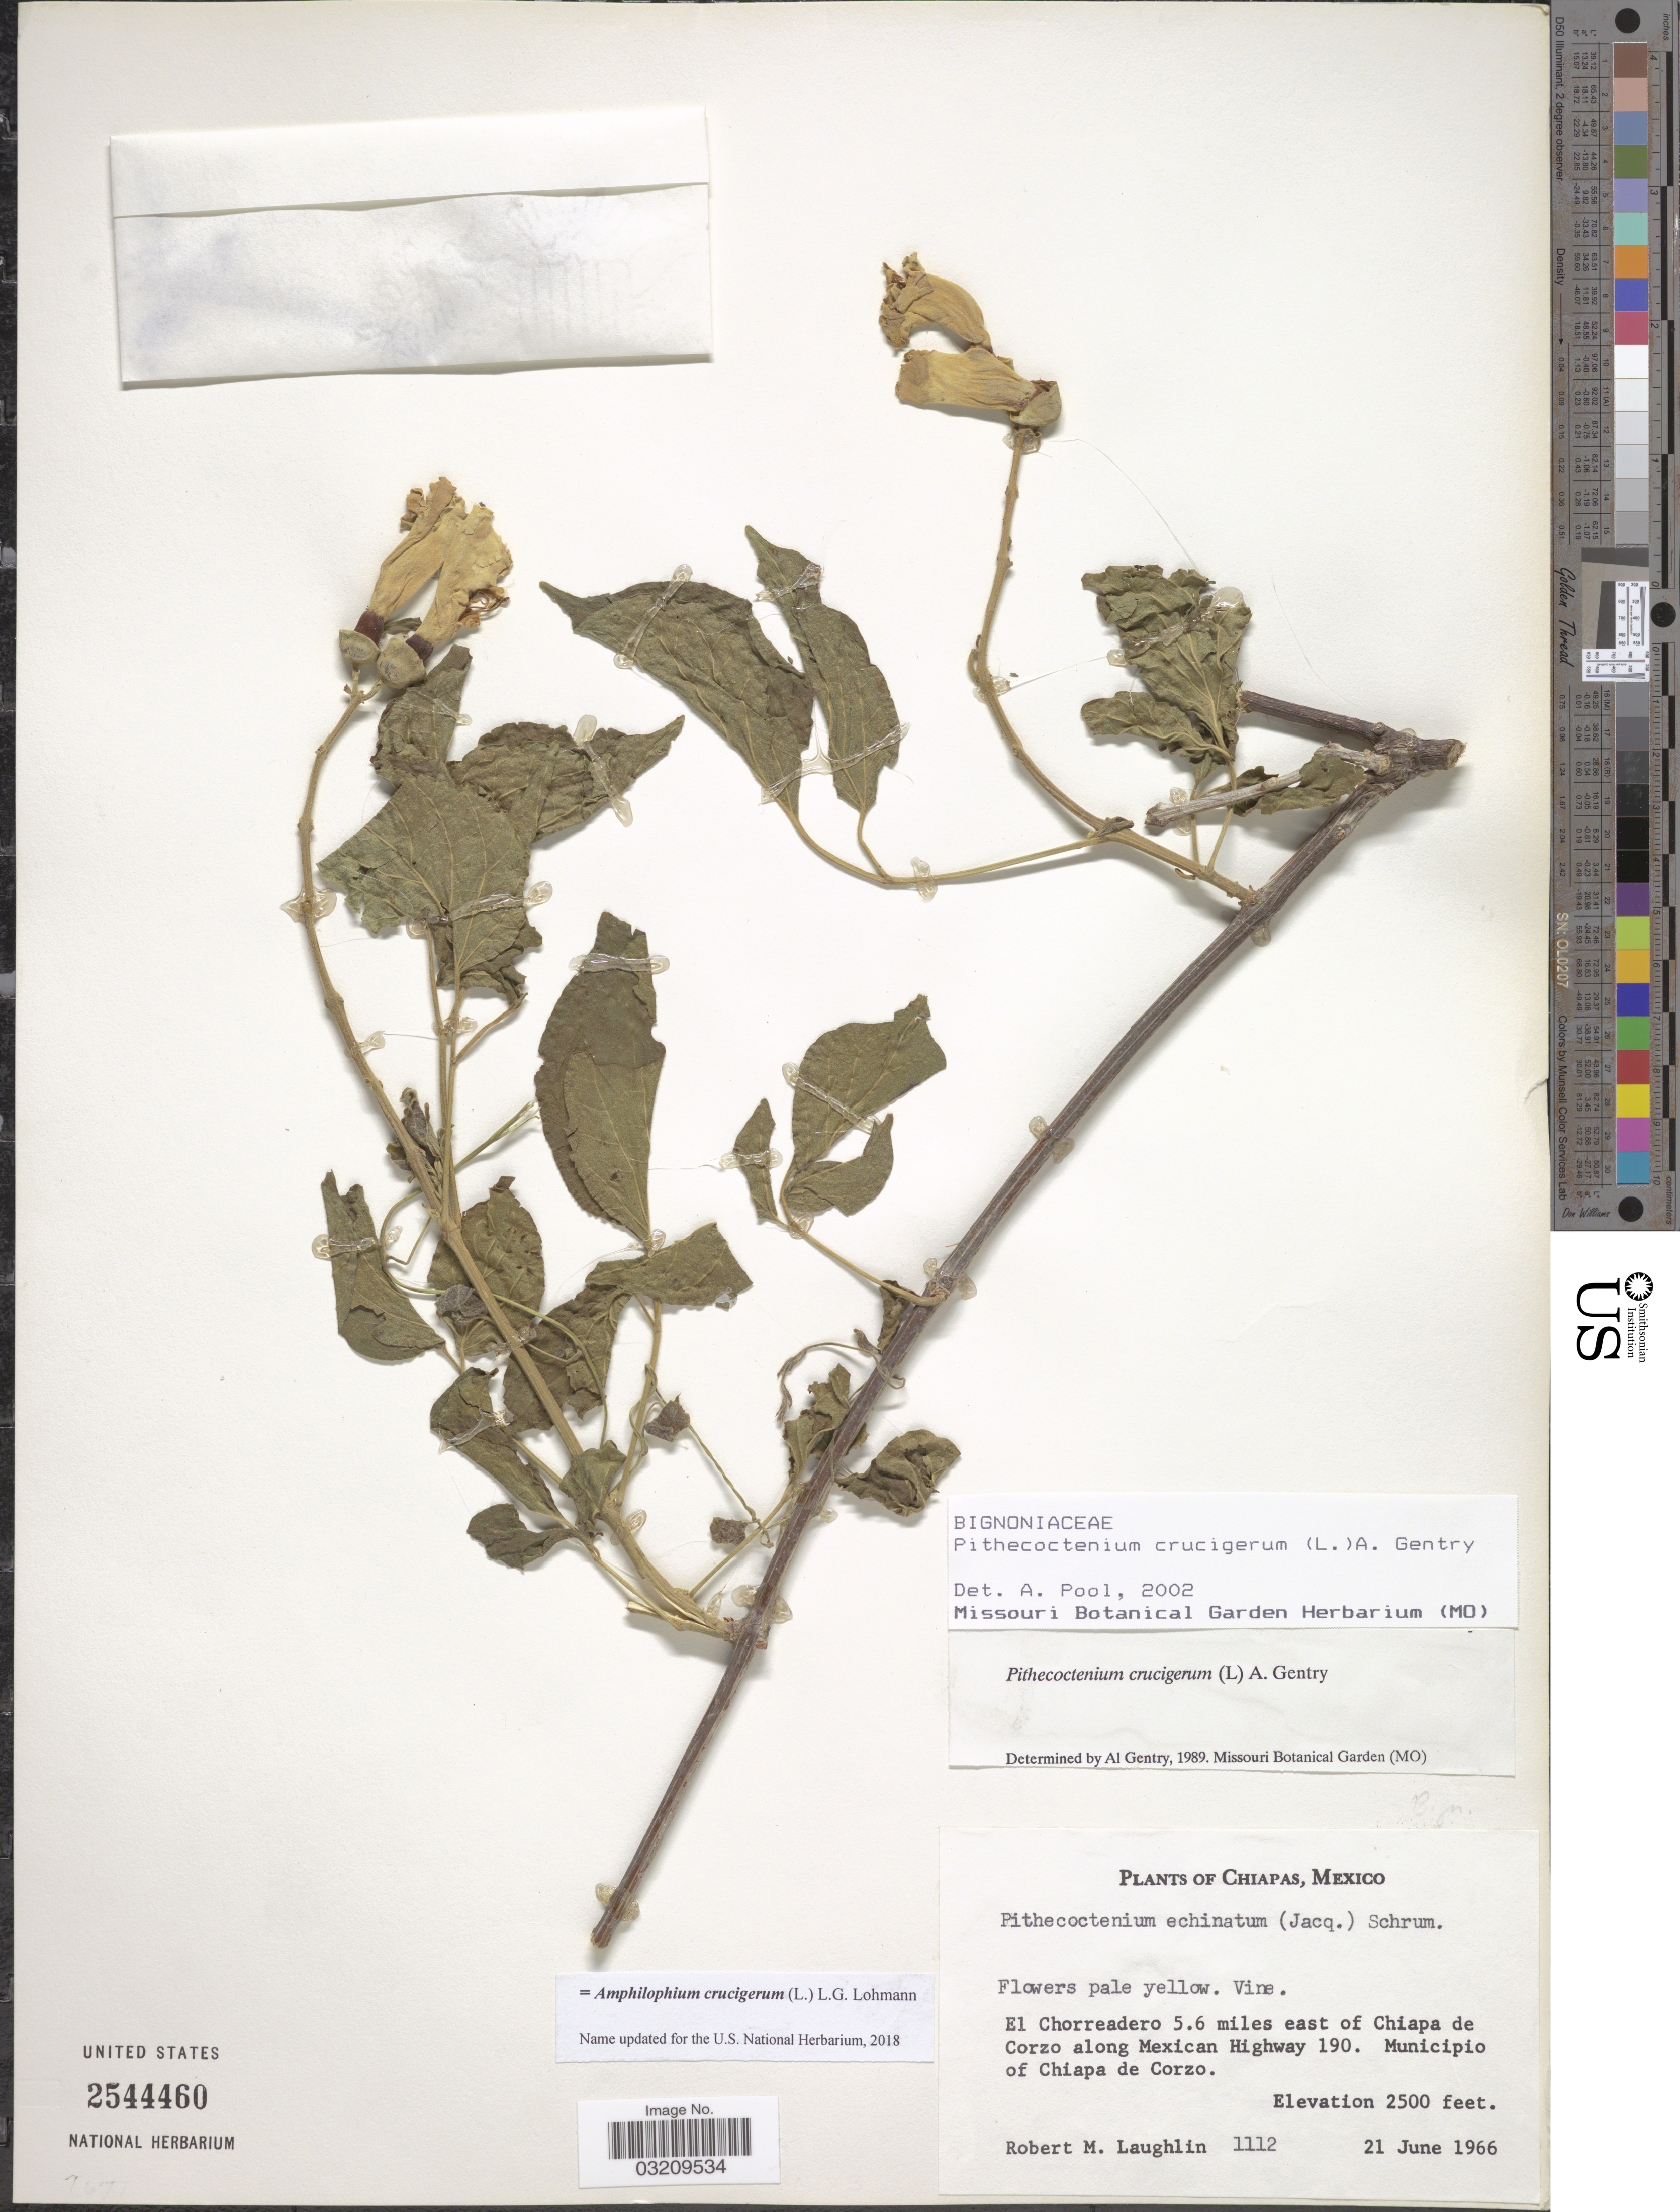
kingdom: Plantae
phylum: Tracheophyta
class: Magnoliopsida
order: Lamiales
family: Bignoniaceae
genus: Amphilophium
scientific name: Amphilophium crucigerum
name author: (L.) L.G. Lohmann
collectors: R. M. Laughlin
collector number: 1112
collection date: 1966-06-21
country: Mexico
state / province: Chiapas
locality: El Chorreadero 5.6 miles east of Chiapa de Corzo along Mexican Highway 190. Municipio of Chiapa de Corzo.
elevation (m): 762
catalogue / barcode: US 2544460